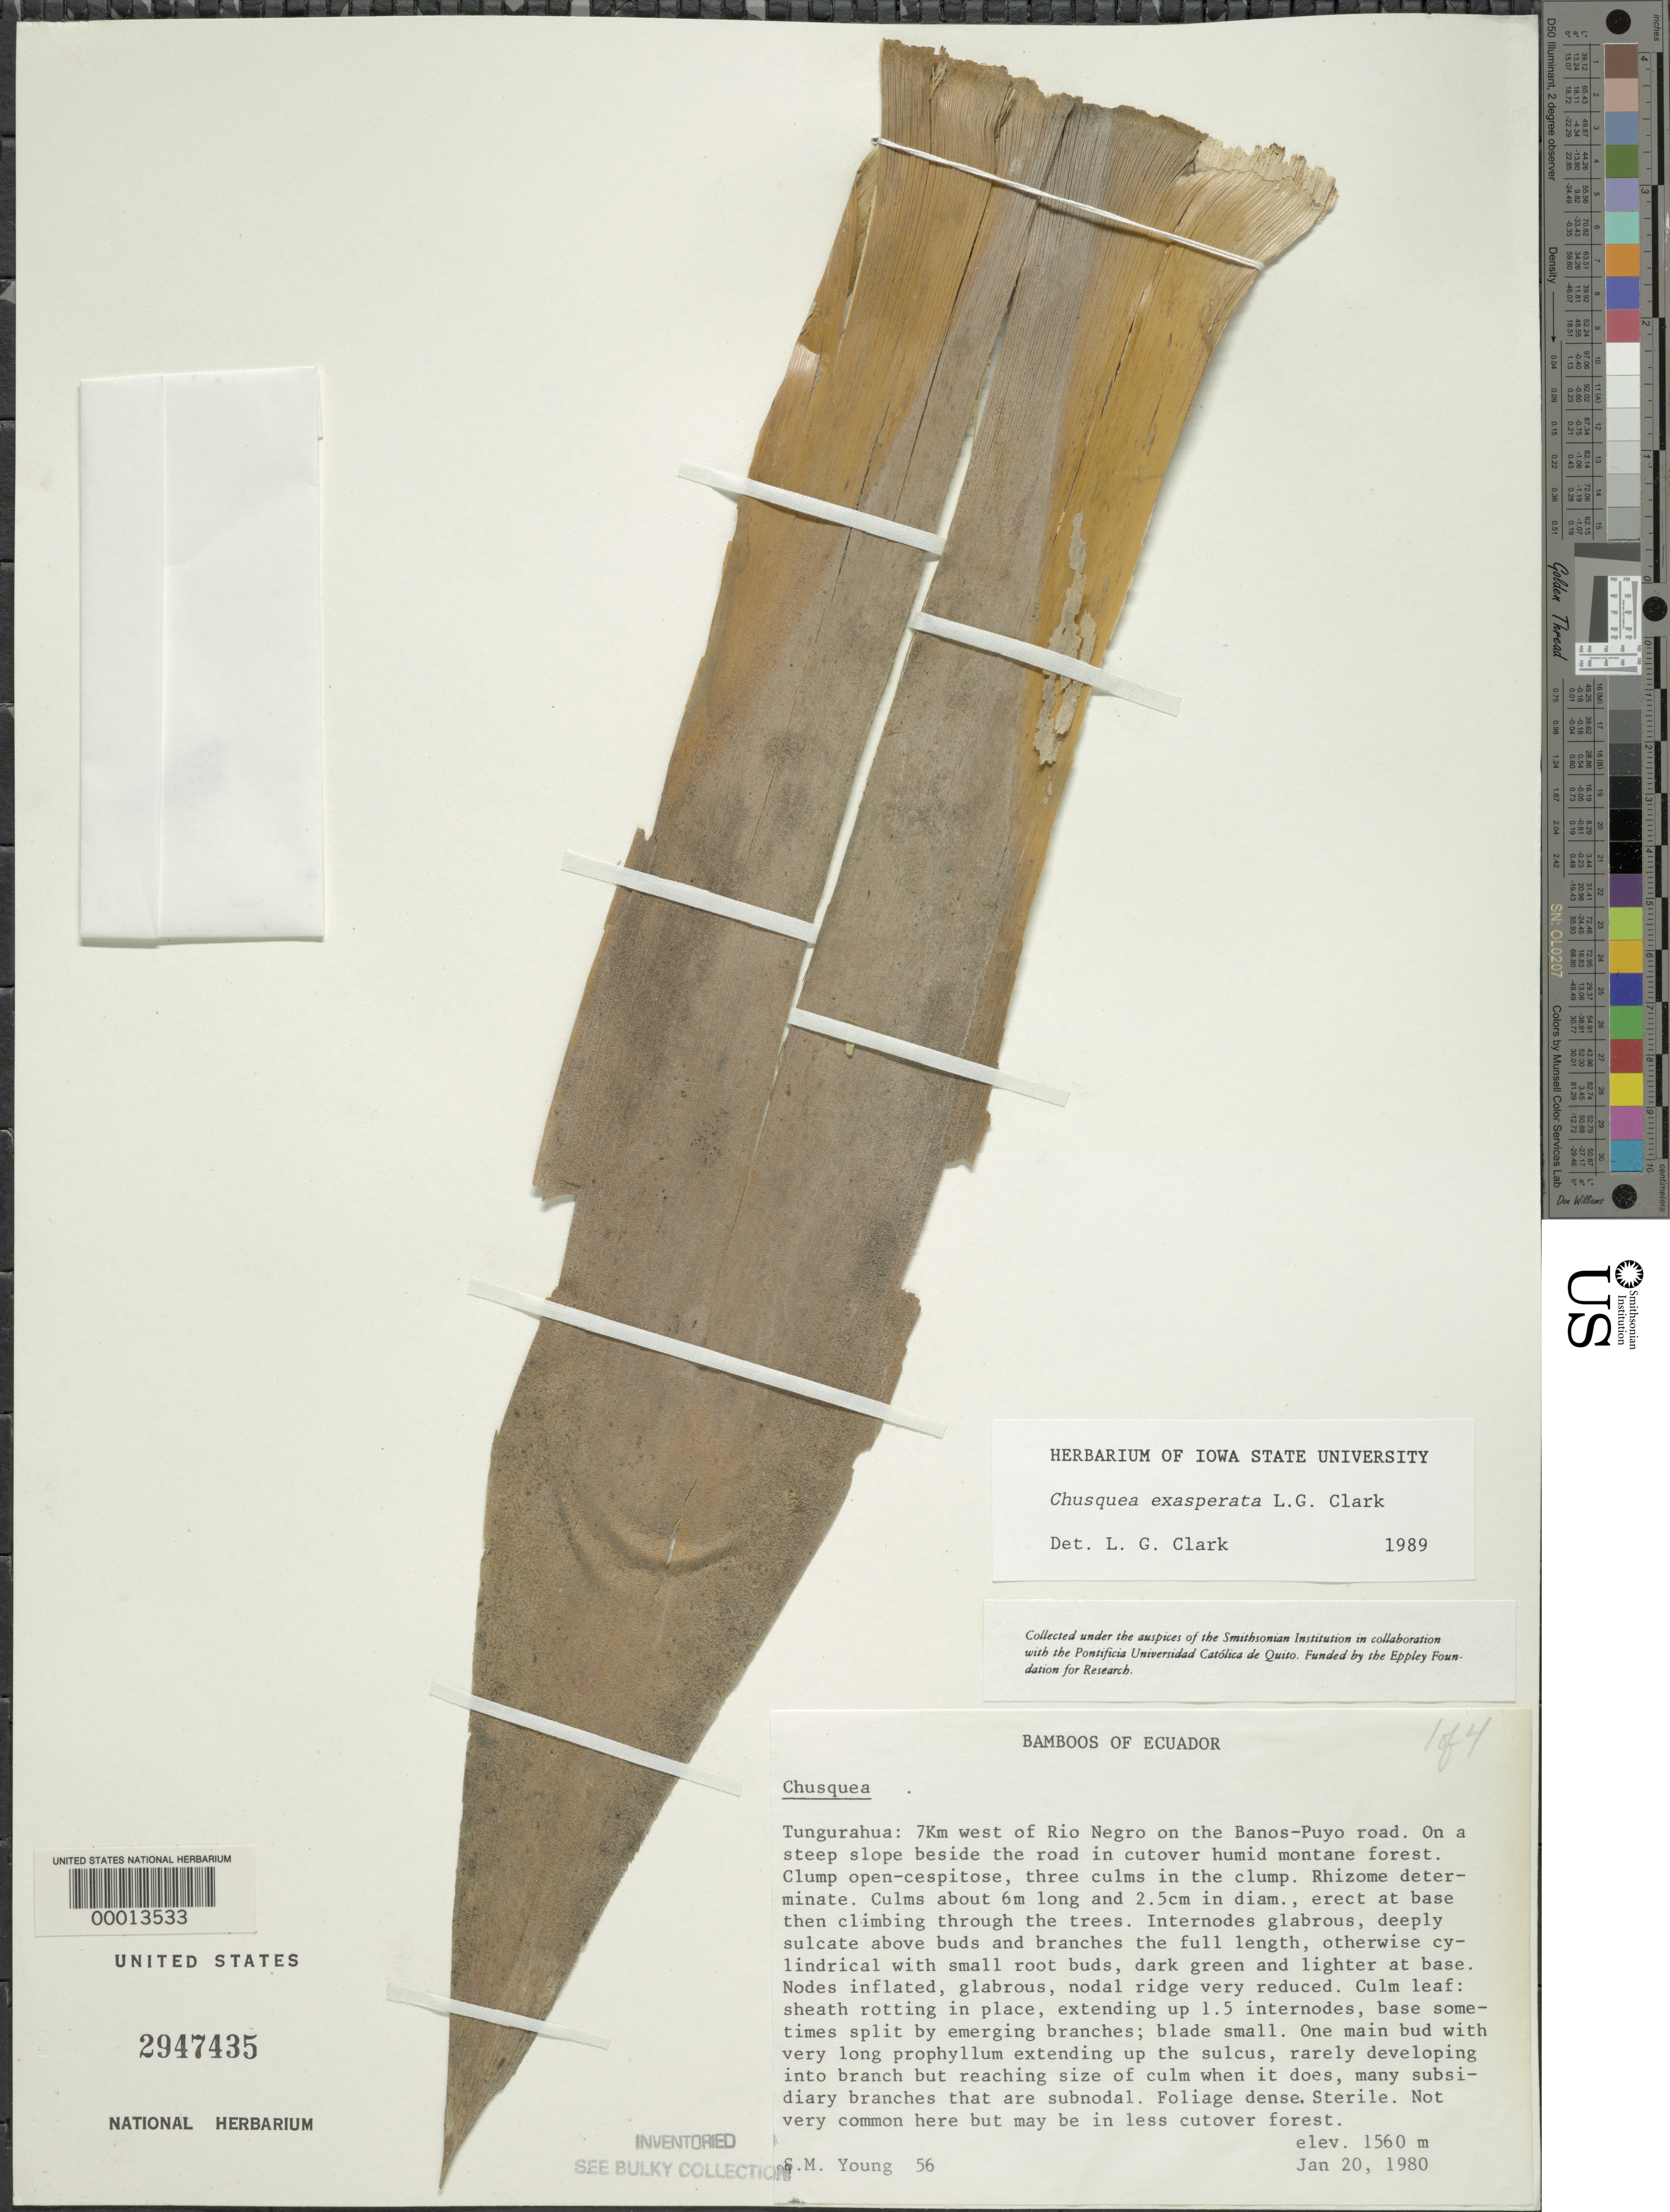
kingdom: Plantae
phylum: Tracheophyta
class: Liliopsida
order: Poales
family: Poaceae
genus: Chusquea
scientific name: Chusquea exasperata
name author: L.G. Clark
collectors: S. Young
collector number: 56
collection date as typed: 20 Jan 1980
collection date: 1980-01-20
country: Ecuador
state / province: Tungurahua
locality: Rio Negro, Banos-Puyo Road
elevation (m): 1560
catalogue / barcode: US 2947435